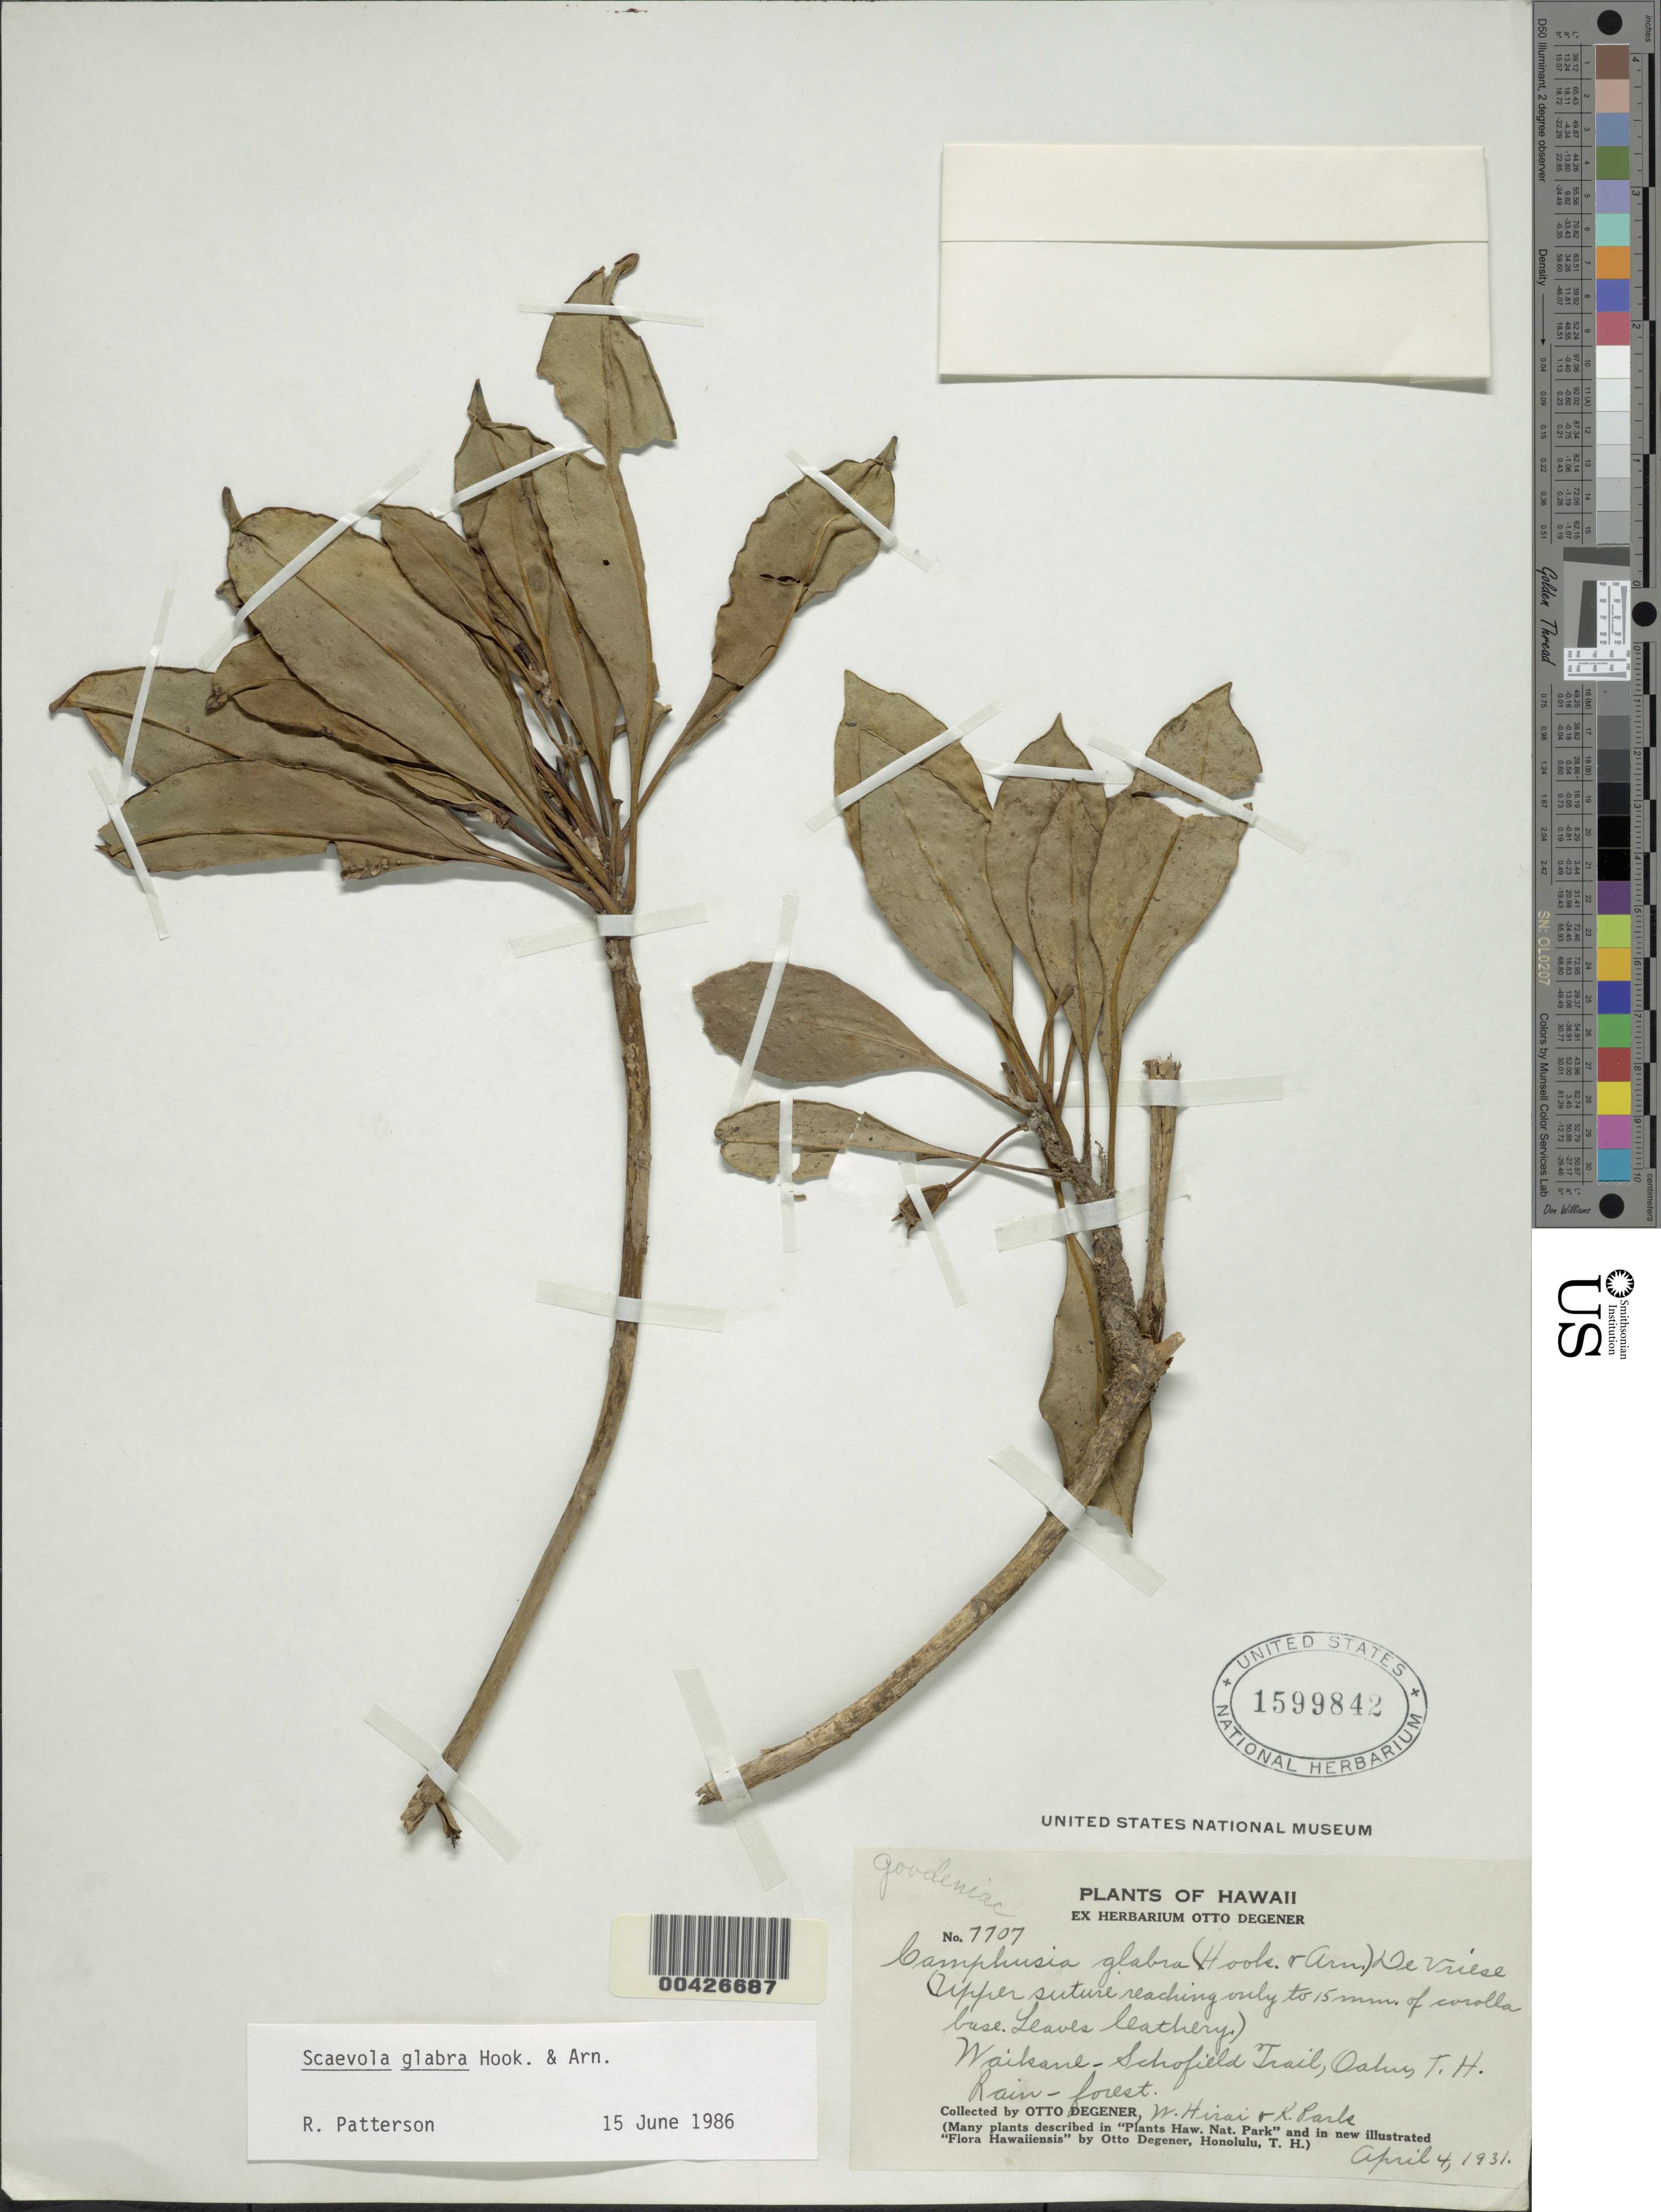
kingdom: Plantae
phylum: Tracheophyta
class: Magnoliopsida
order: Asterales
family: Goodeniaceae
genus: Scaevola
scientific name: Scaevola glabra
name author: Hook. & Arn.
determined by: Patterson, R.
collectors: O. Degener, W. Hirai & K. Park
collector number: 7707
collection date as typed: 4 Apr 1931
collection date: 1931-04-04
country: United States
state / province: Hawaii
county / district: Honolulu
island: Oahu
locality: Waikane-Schofield Trail, Oahu, T.H.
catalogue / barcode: US 1599842